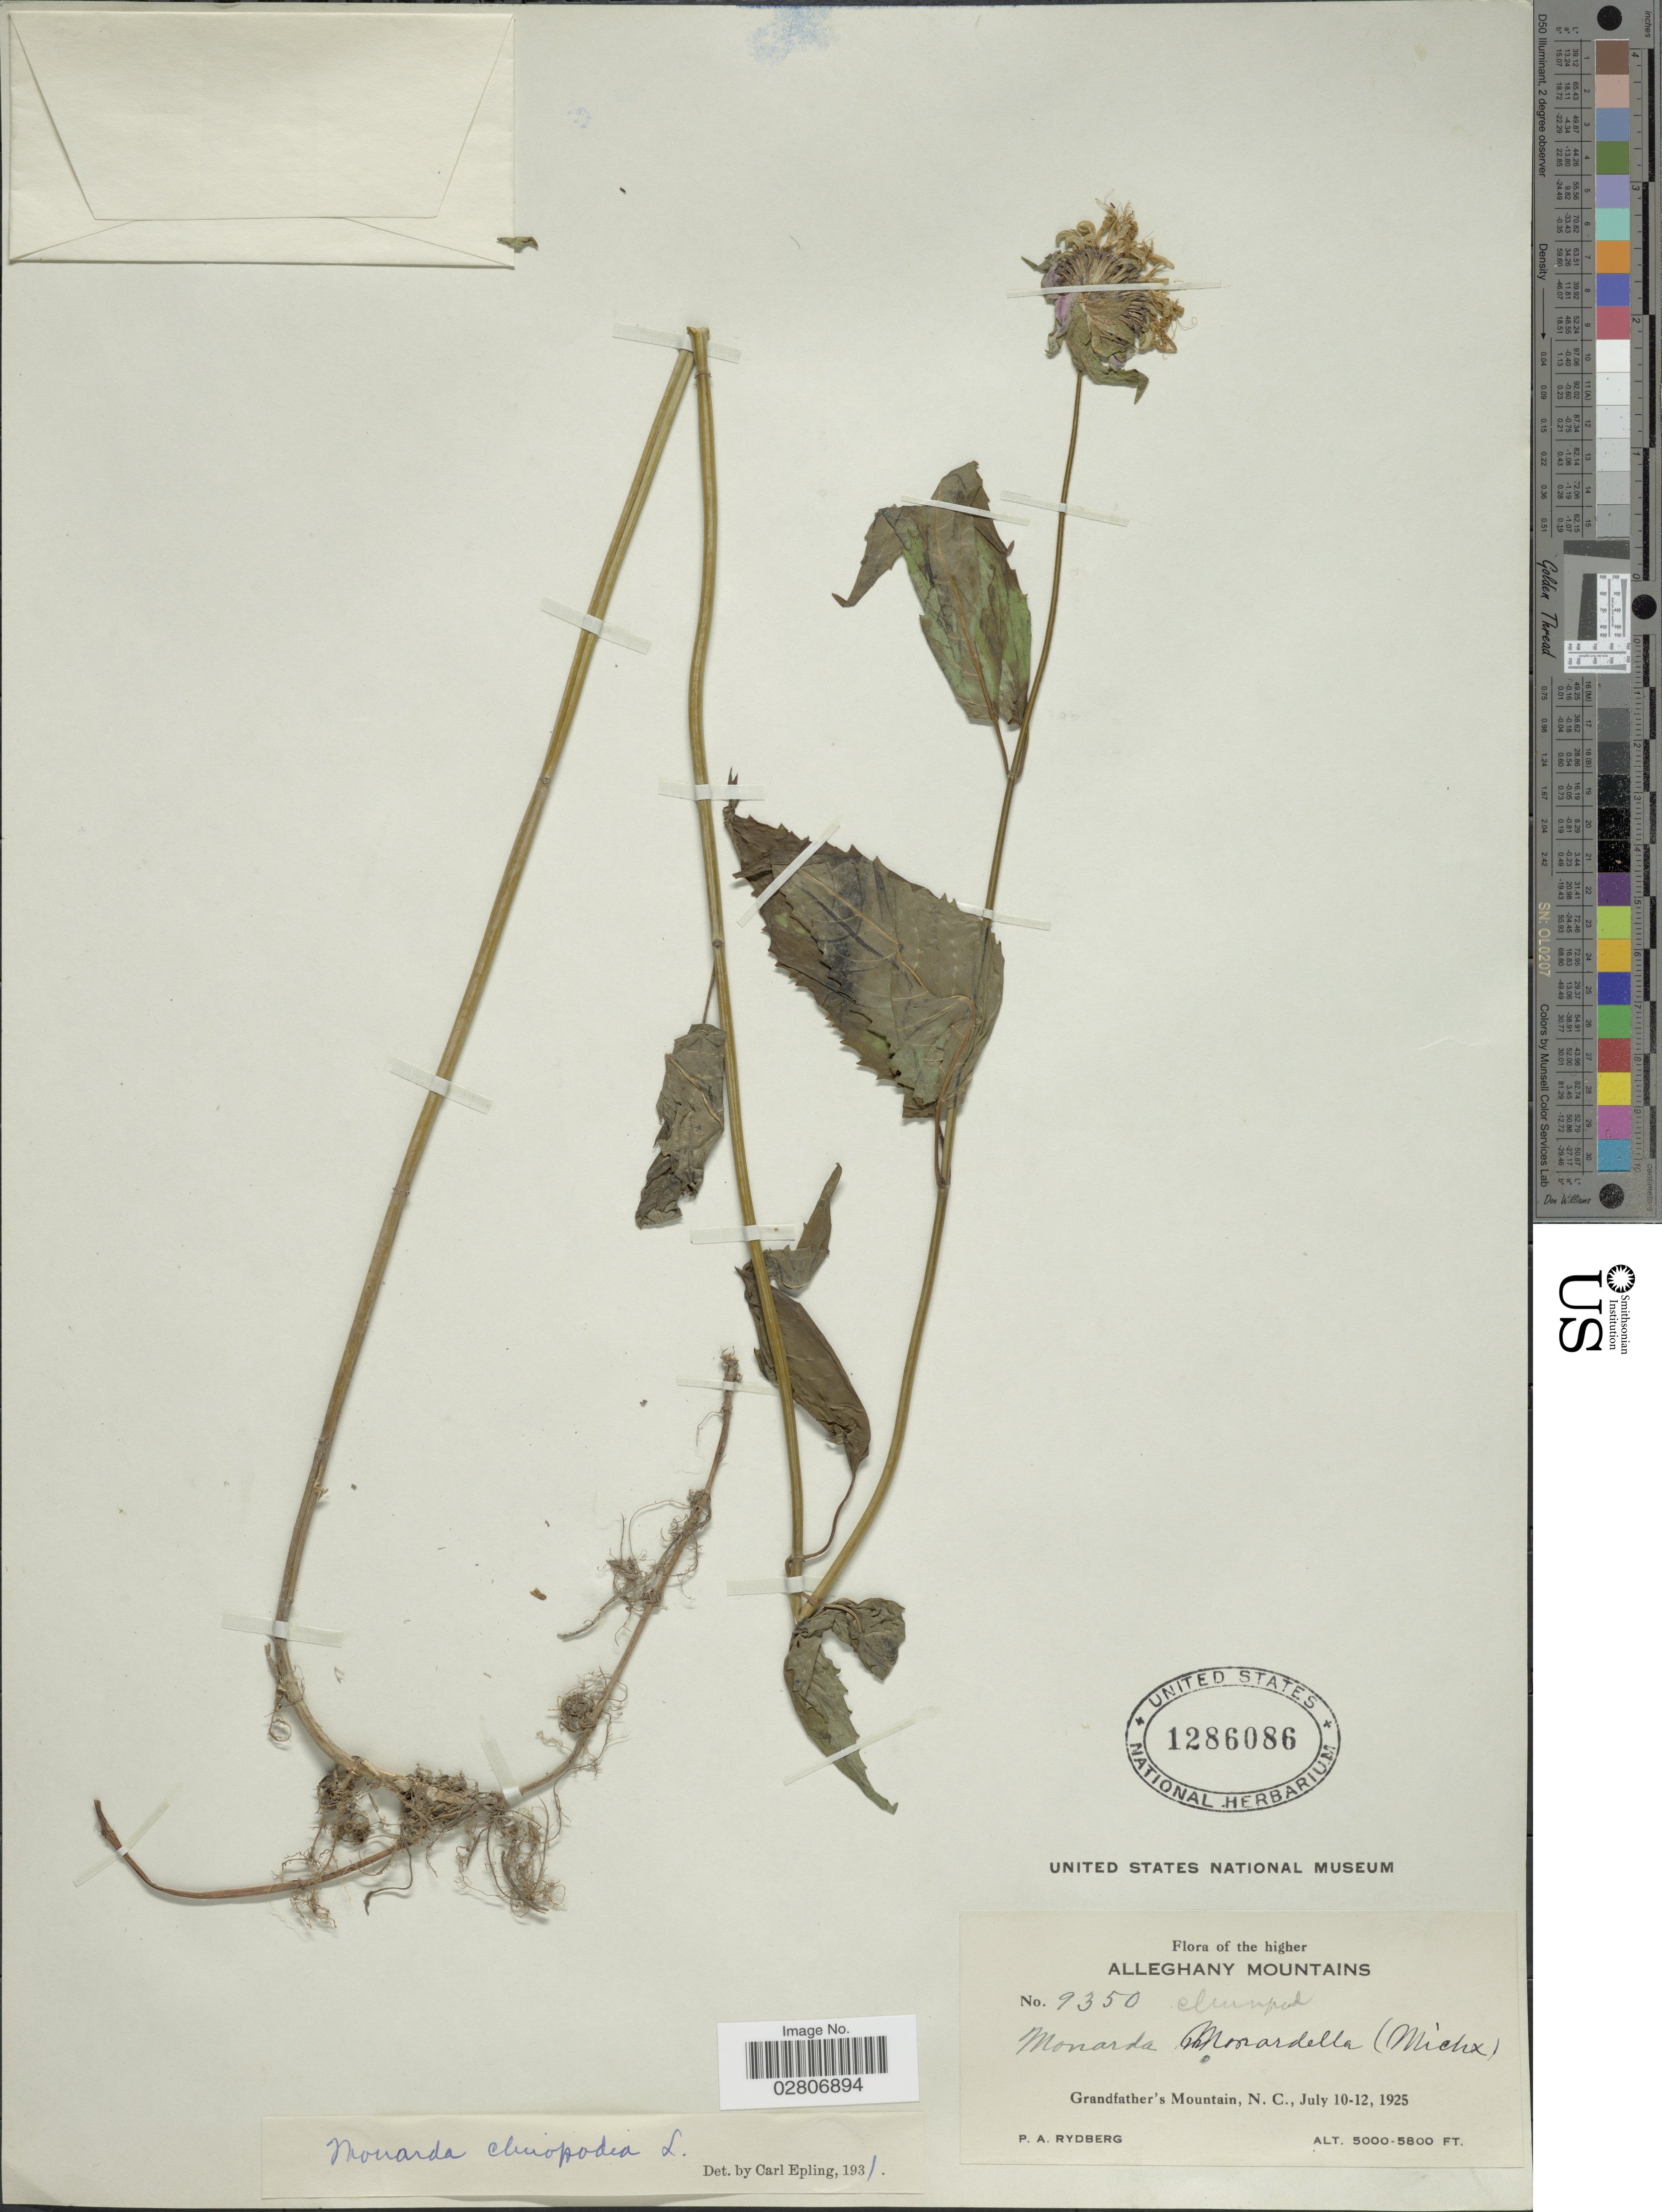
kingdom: Plantae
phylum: Tracheophyta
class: Magnoliopsida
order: Lamiales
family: Lamiaceae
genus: Monarda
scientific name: Monarda clinopodia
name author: L.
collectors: P. A. Rydberg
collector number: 9350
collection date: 1925-07-10/1925-07-12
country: United States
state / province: North Carolina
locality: Alleghany Mountains. Grandfather's Mountain.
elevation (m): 1524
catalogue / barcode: US 1286086